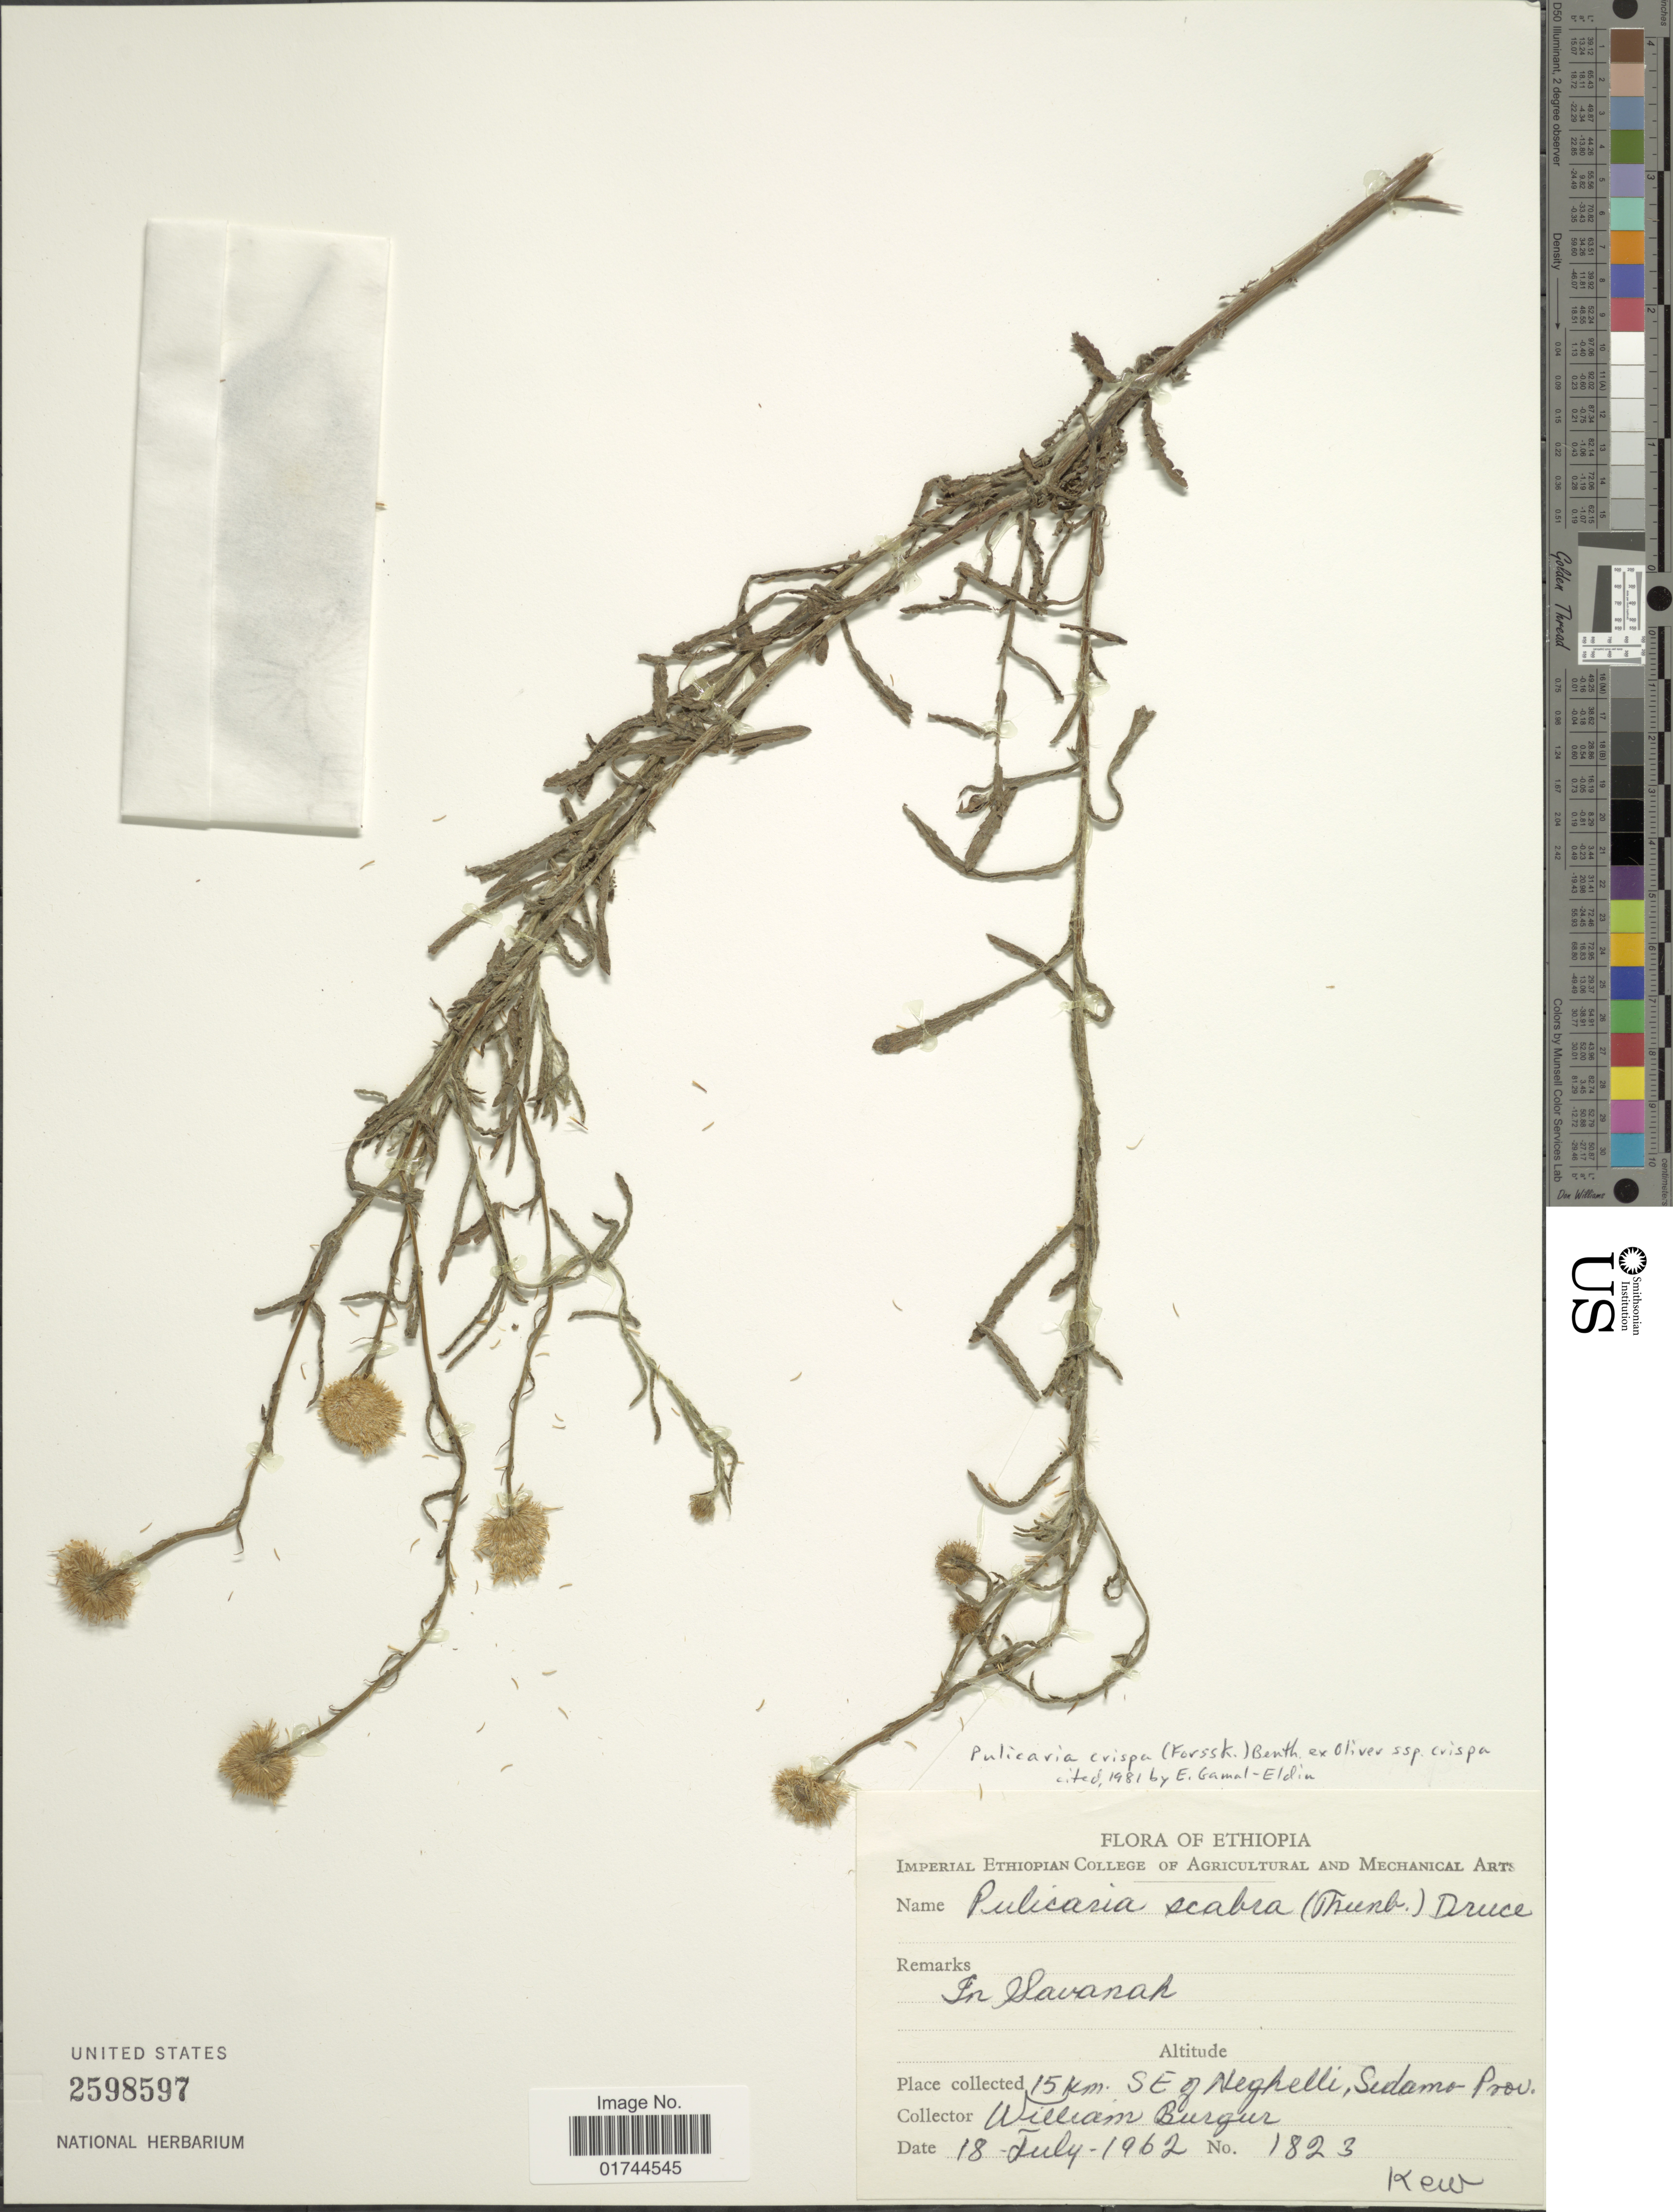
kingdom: Plantae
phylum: Tracheophyta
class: Magnoliopsida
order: Asterales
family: Asteraceae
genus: Pulicaria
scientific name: Pulicaria crispa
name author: Sch. Bip.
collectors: W. Burger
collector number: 1823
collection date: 1962-07-08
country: Ethiopia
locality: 15 Km. SE of Neghelli, Sidamo Prov.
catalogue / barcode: US 2598597